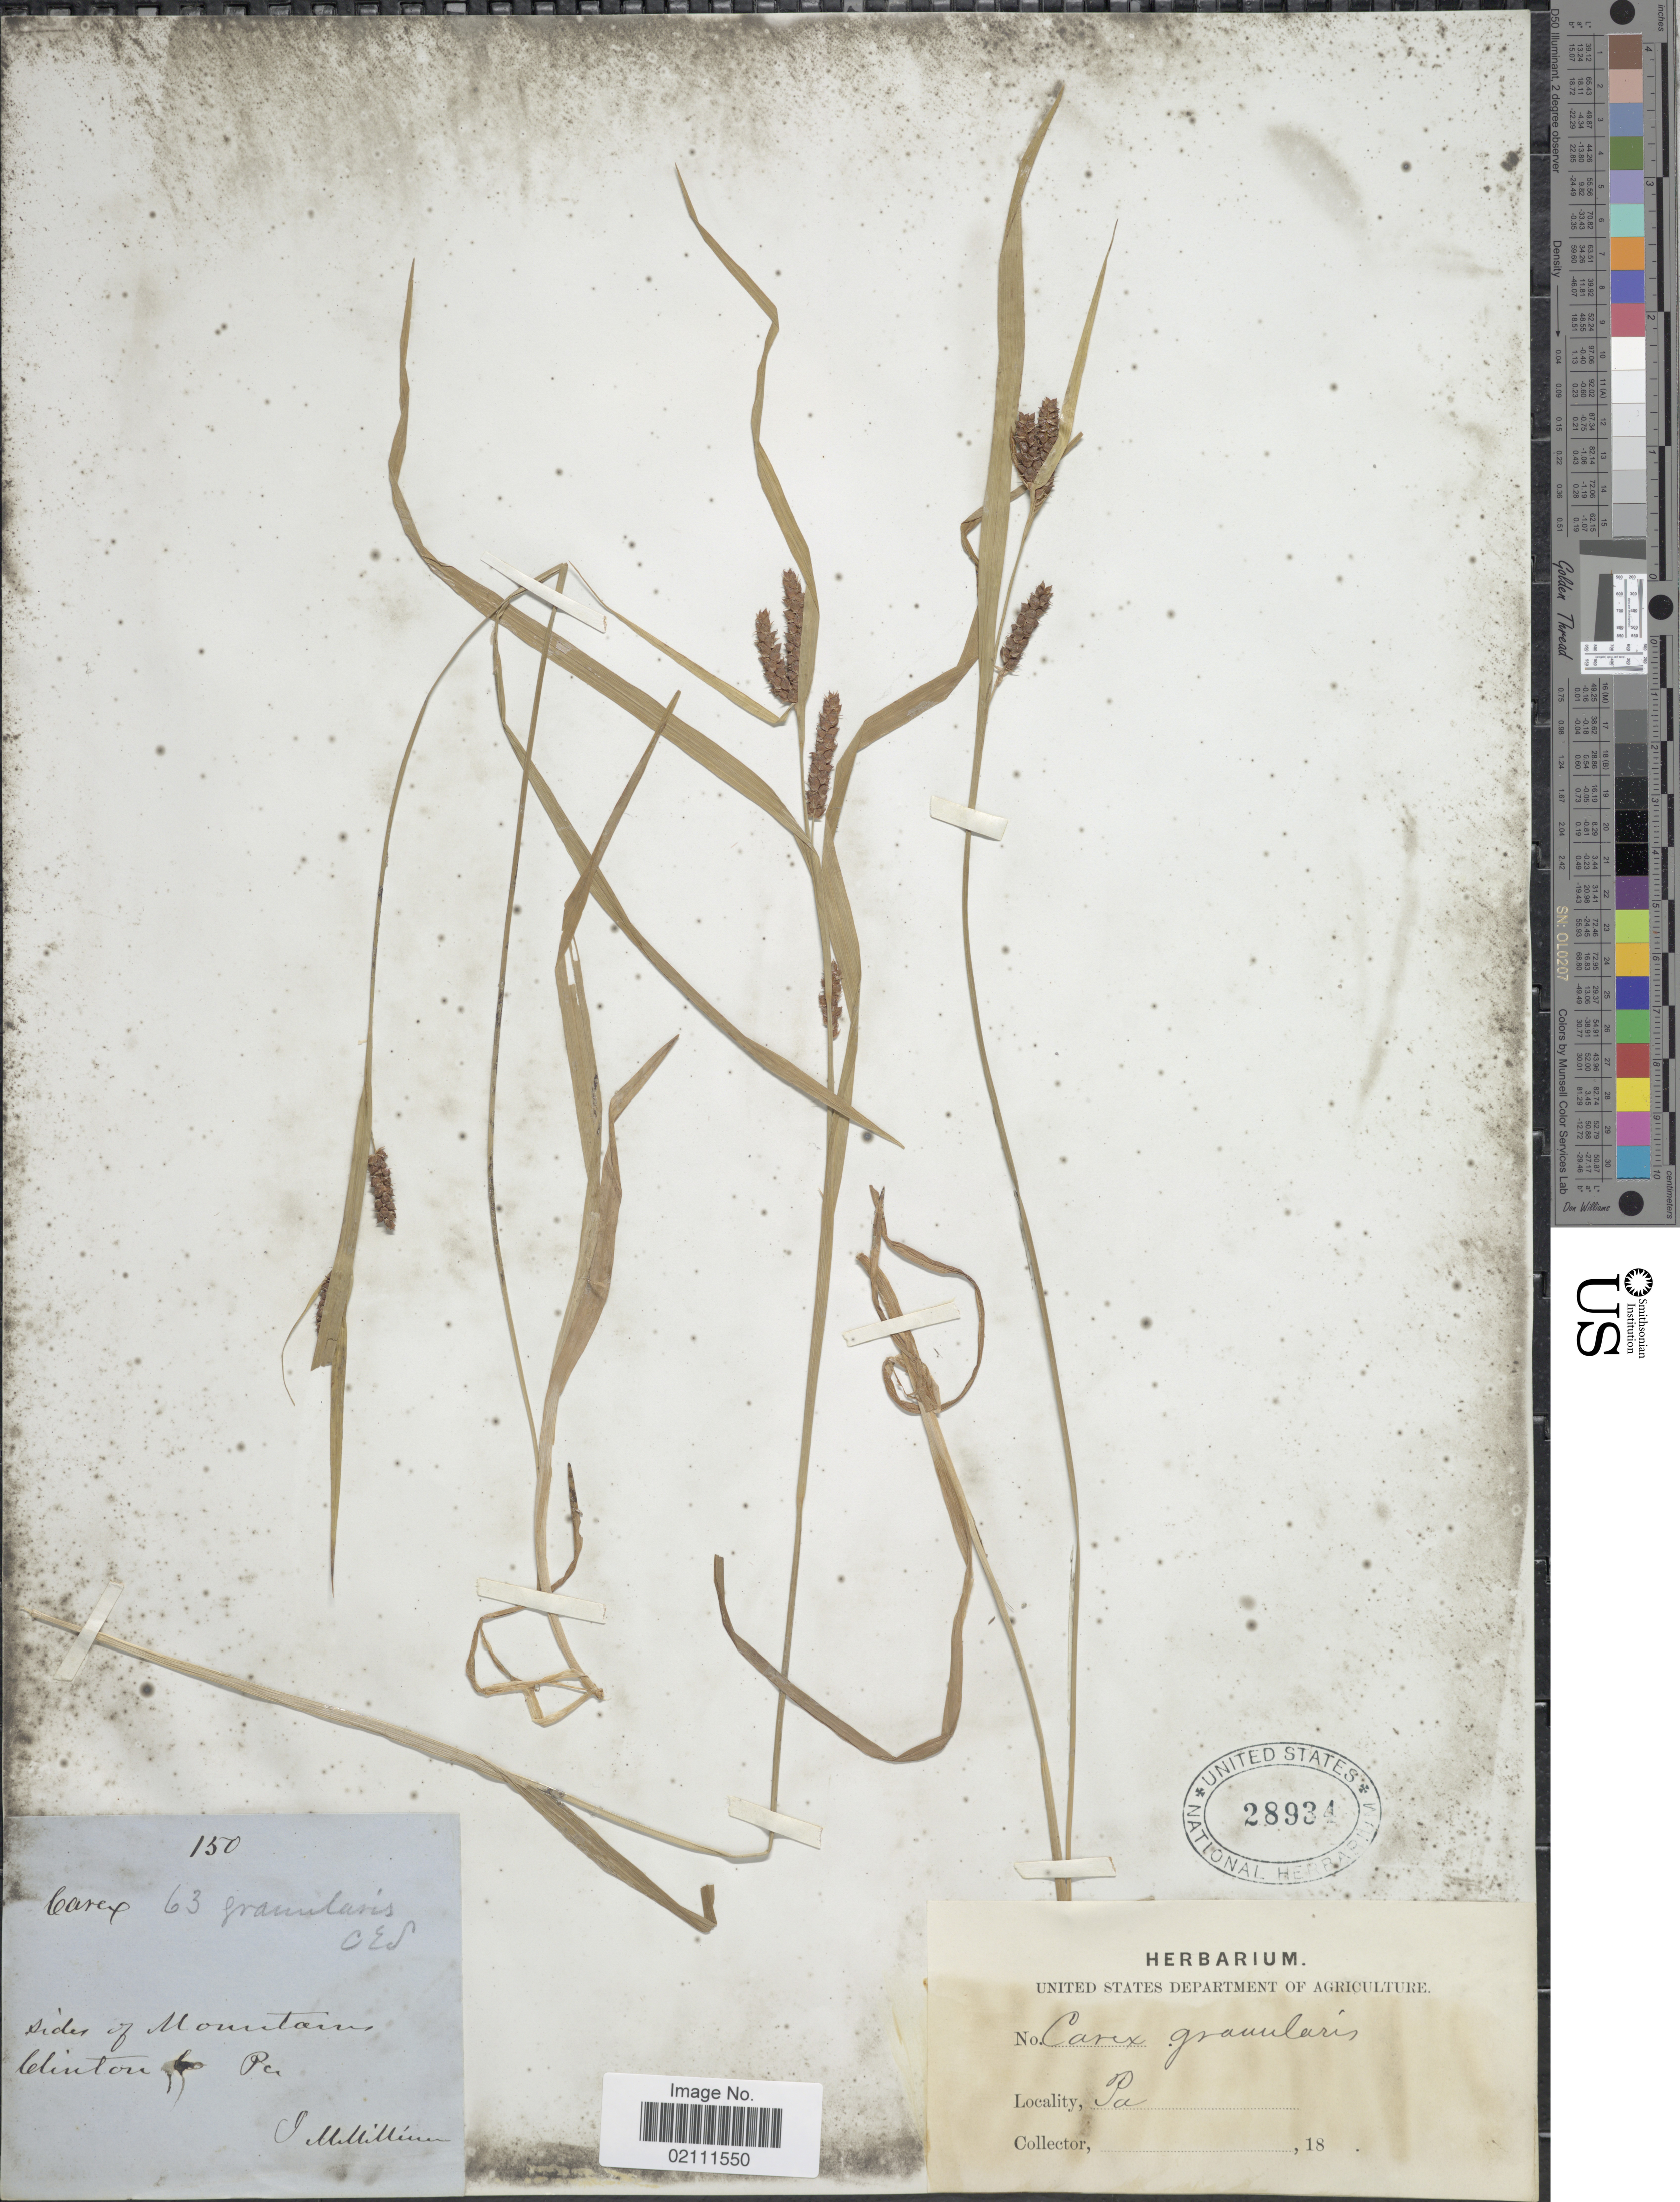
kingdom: Plantae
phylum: Tracheophyta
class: Liliopsida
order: Poales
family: Cyperaceae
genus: Carex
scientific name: Carex granularis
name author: Muhl. ex Willd.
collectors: J. McMinn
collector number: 150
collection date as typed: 18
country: United States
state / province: Pennsylvania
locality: Sides of Mountains Clinton Co.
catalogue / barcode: US 28934